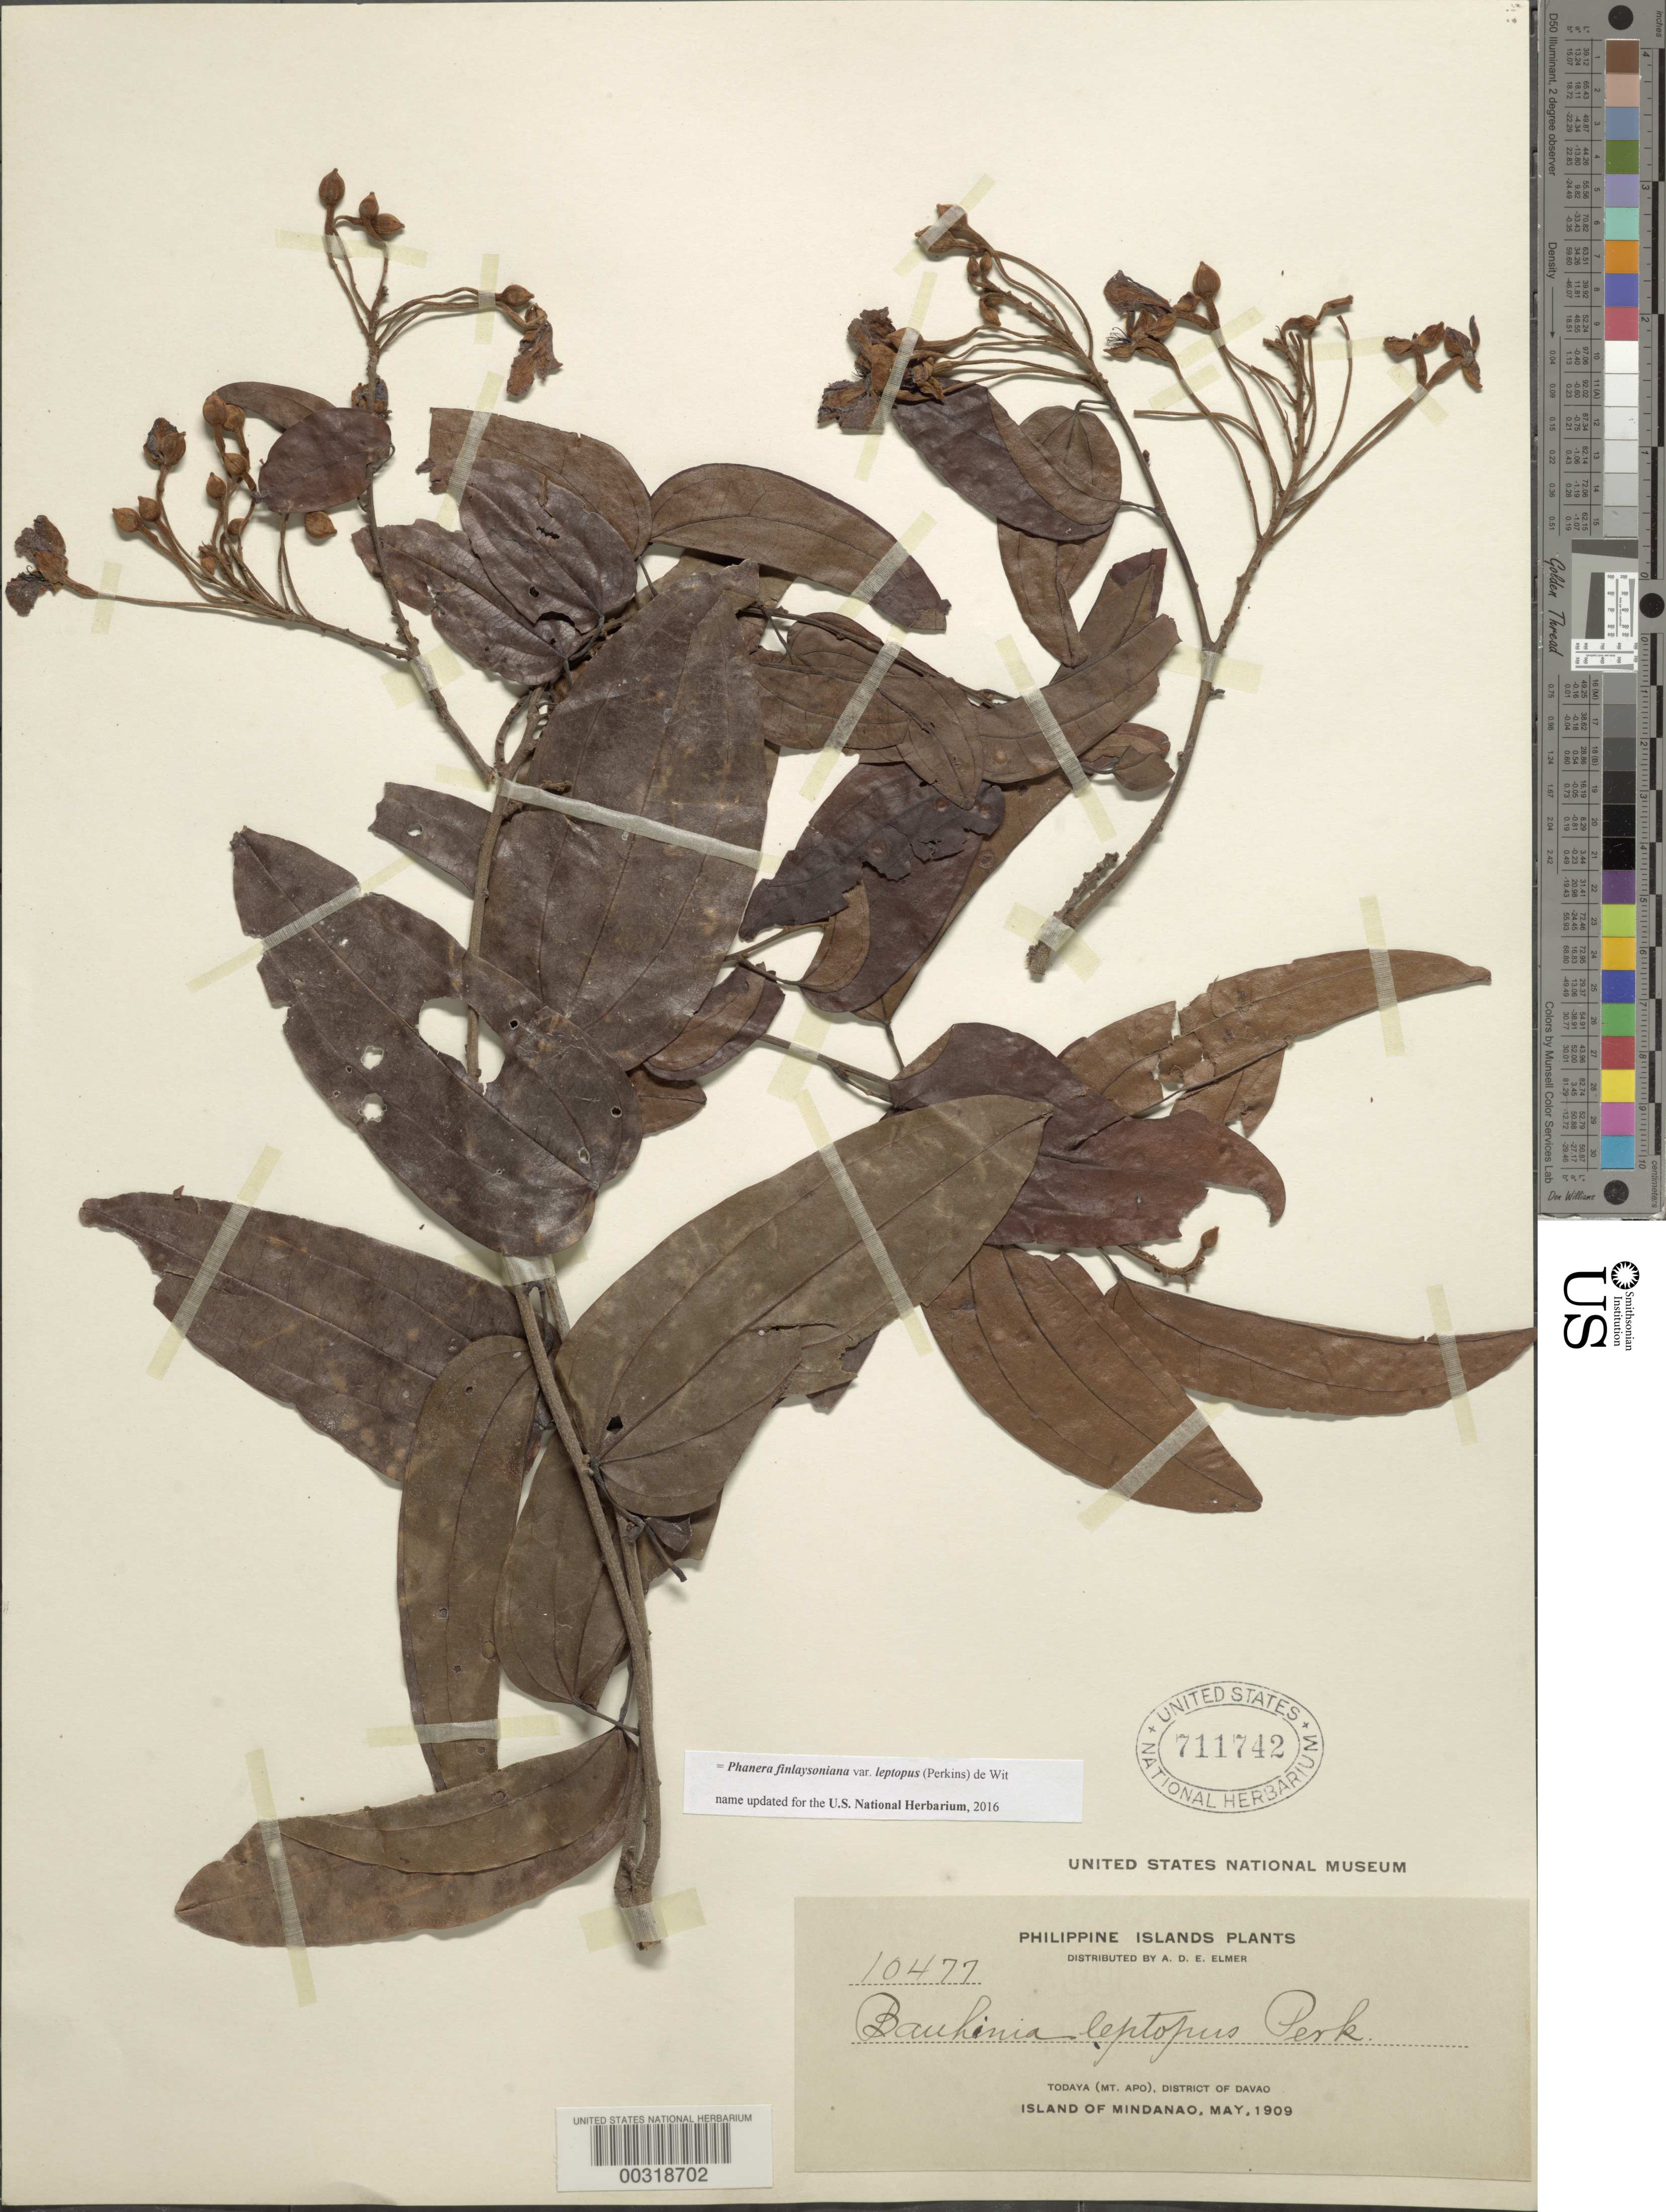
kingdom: Plantae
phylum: Tracheophyta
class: Magnoliopsida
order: Fabales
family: Fabaceae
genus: Phanera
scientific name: Phanera finlaysoniana var. leptopus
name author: (Perkins) de Wit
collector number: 10477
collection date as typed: May 1909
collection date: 1909-05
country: Philippines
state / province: Davao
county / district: Davao del Sur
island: Mindanao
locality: Todaya, Mt. Apo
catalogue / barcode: US 711742